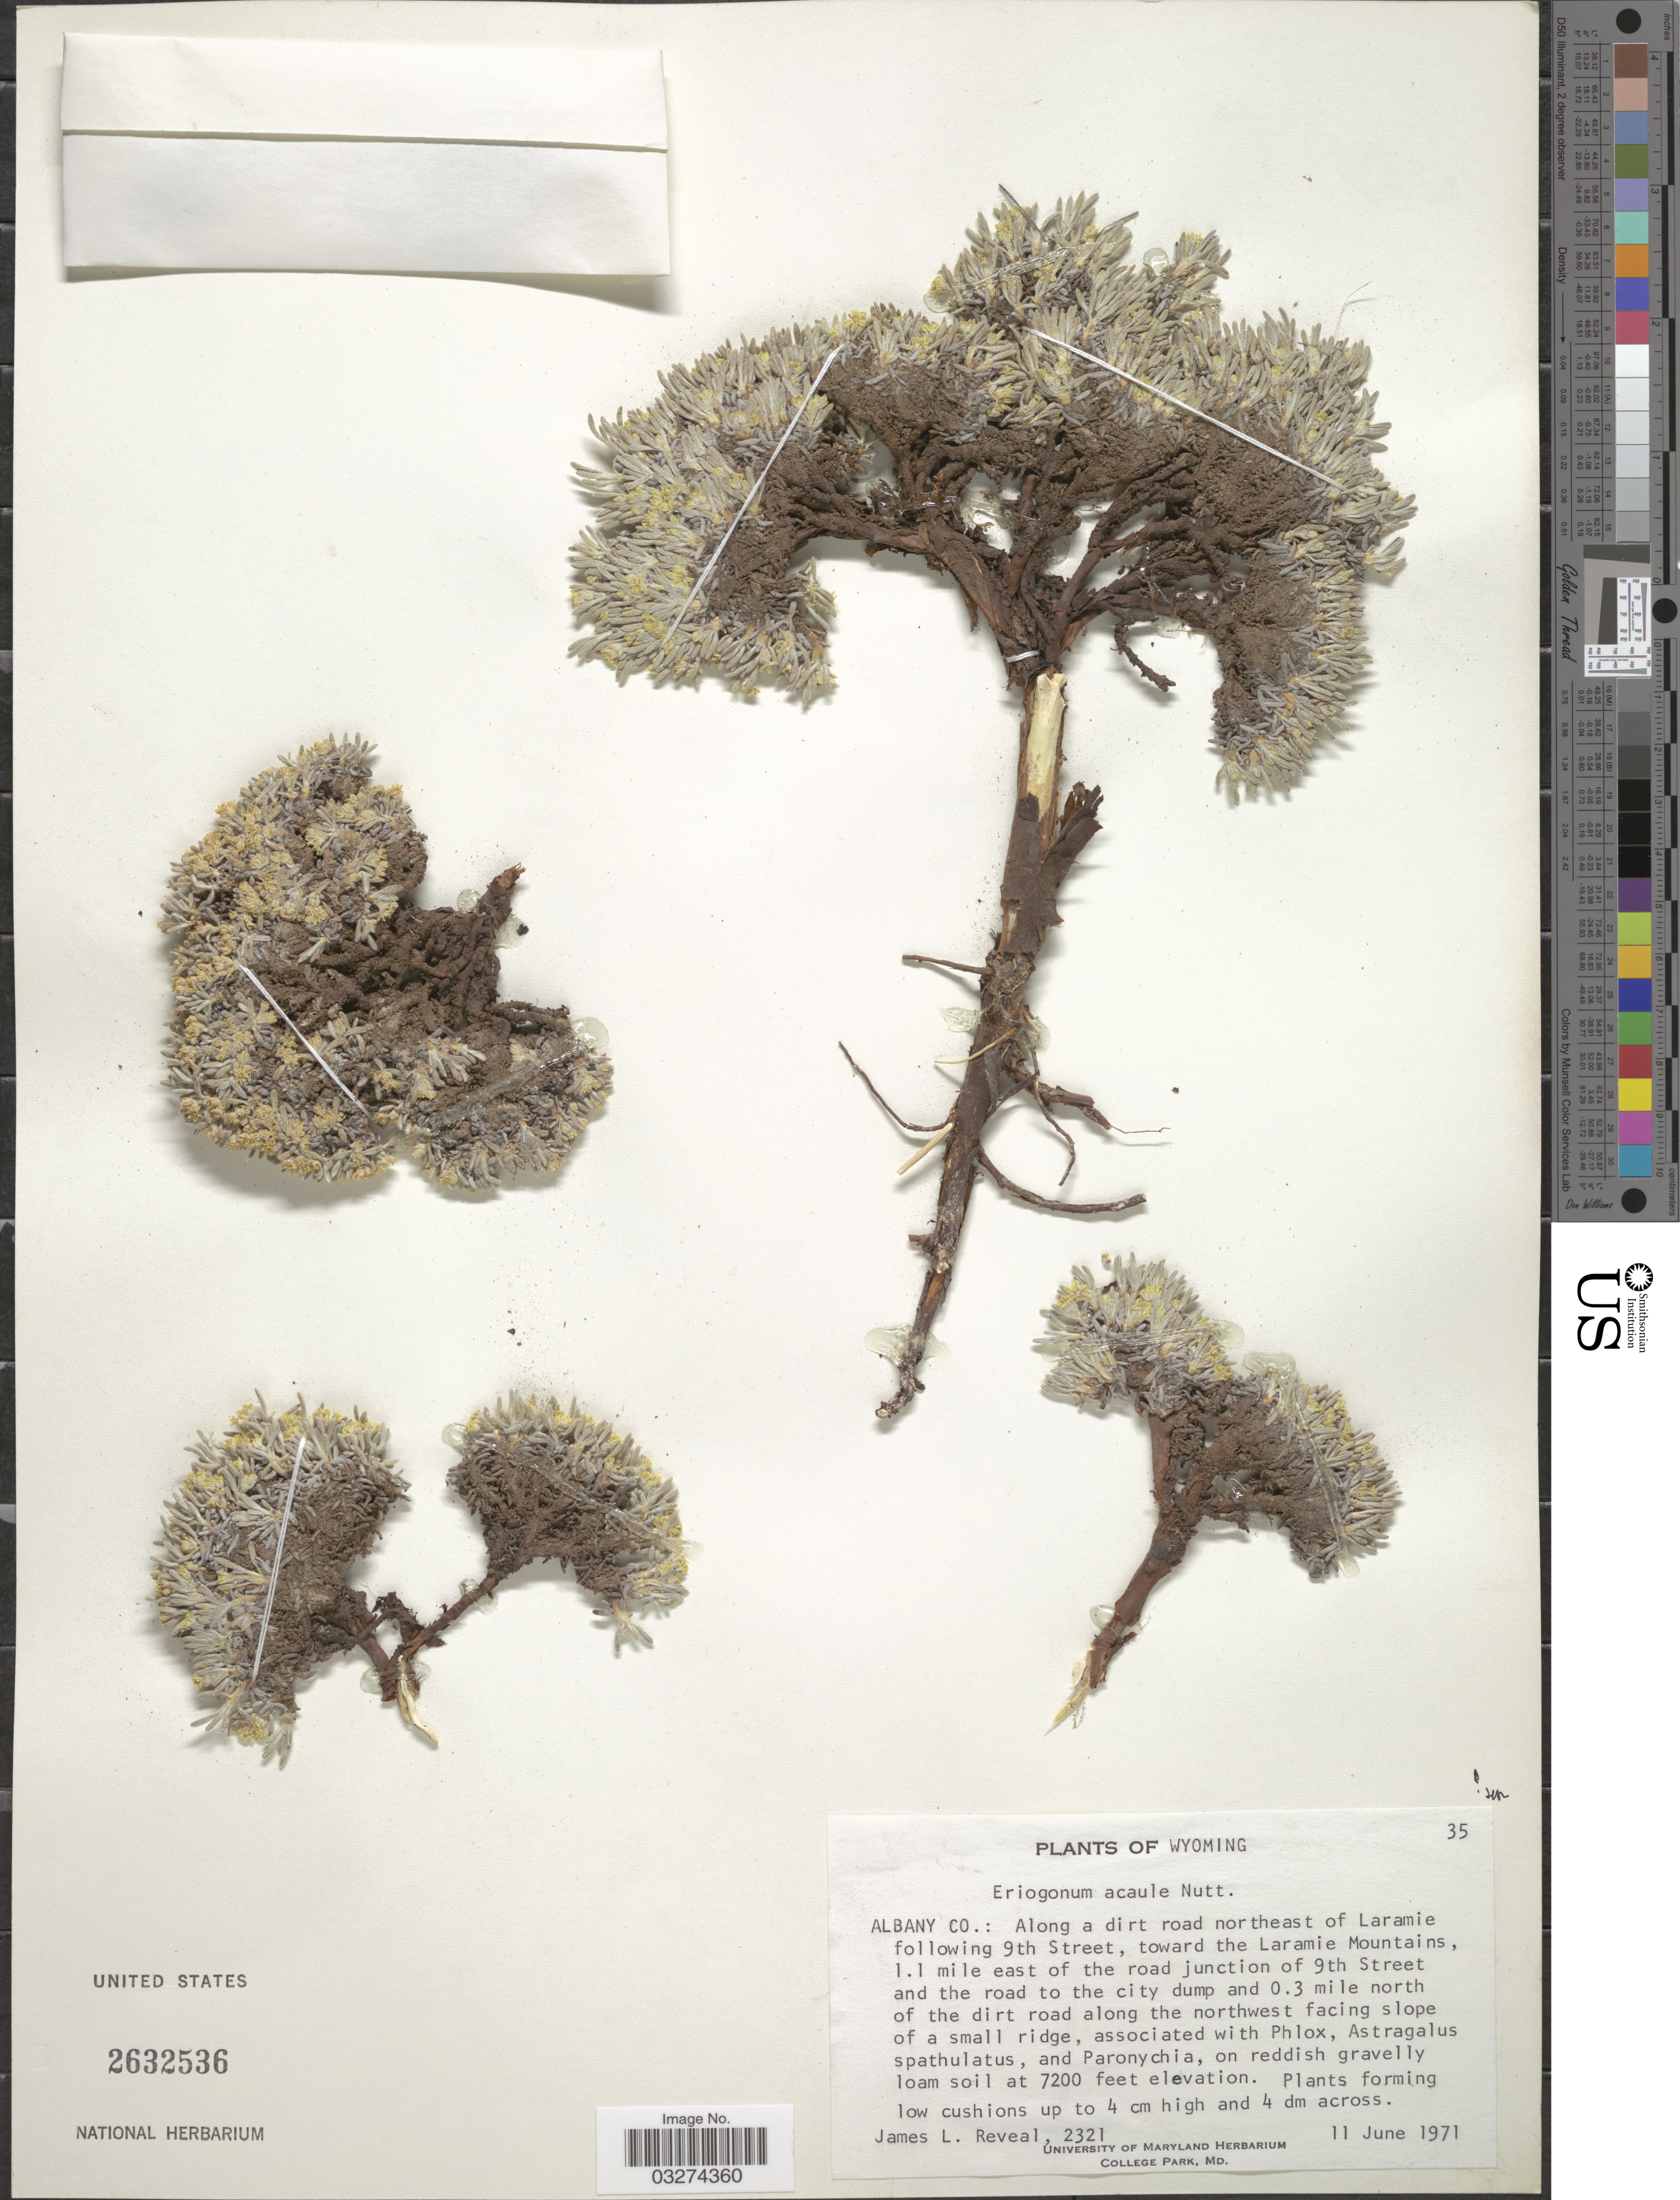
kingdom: Plantae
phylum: Tracheophyta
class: Magnoliopsida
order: Caryophyllales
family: Polygonaceae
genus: Eriogonum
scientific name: Eriogonum acaule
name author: Nutt.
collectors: J. L. Reveal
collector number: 2321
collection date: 1971-06-11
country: United States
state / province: Wyoming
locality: Albany Co.: Along a dirt road northeast of Laramie following 9th Street, toward the Laramie Mountains, 1.1 mile east of the road junction of 9th Street and on the road to city dump and 0.3 mile north of the dirt road along the northwest facing slope of a small ridge.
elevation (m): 2195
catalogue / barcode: US 2632536